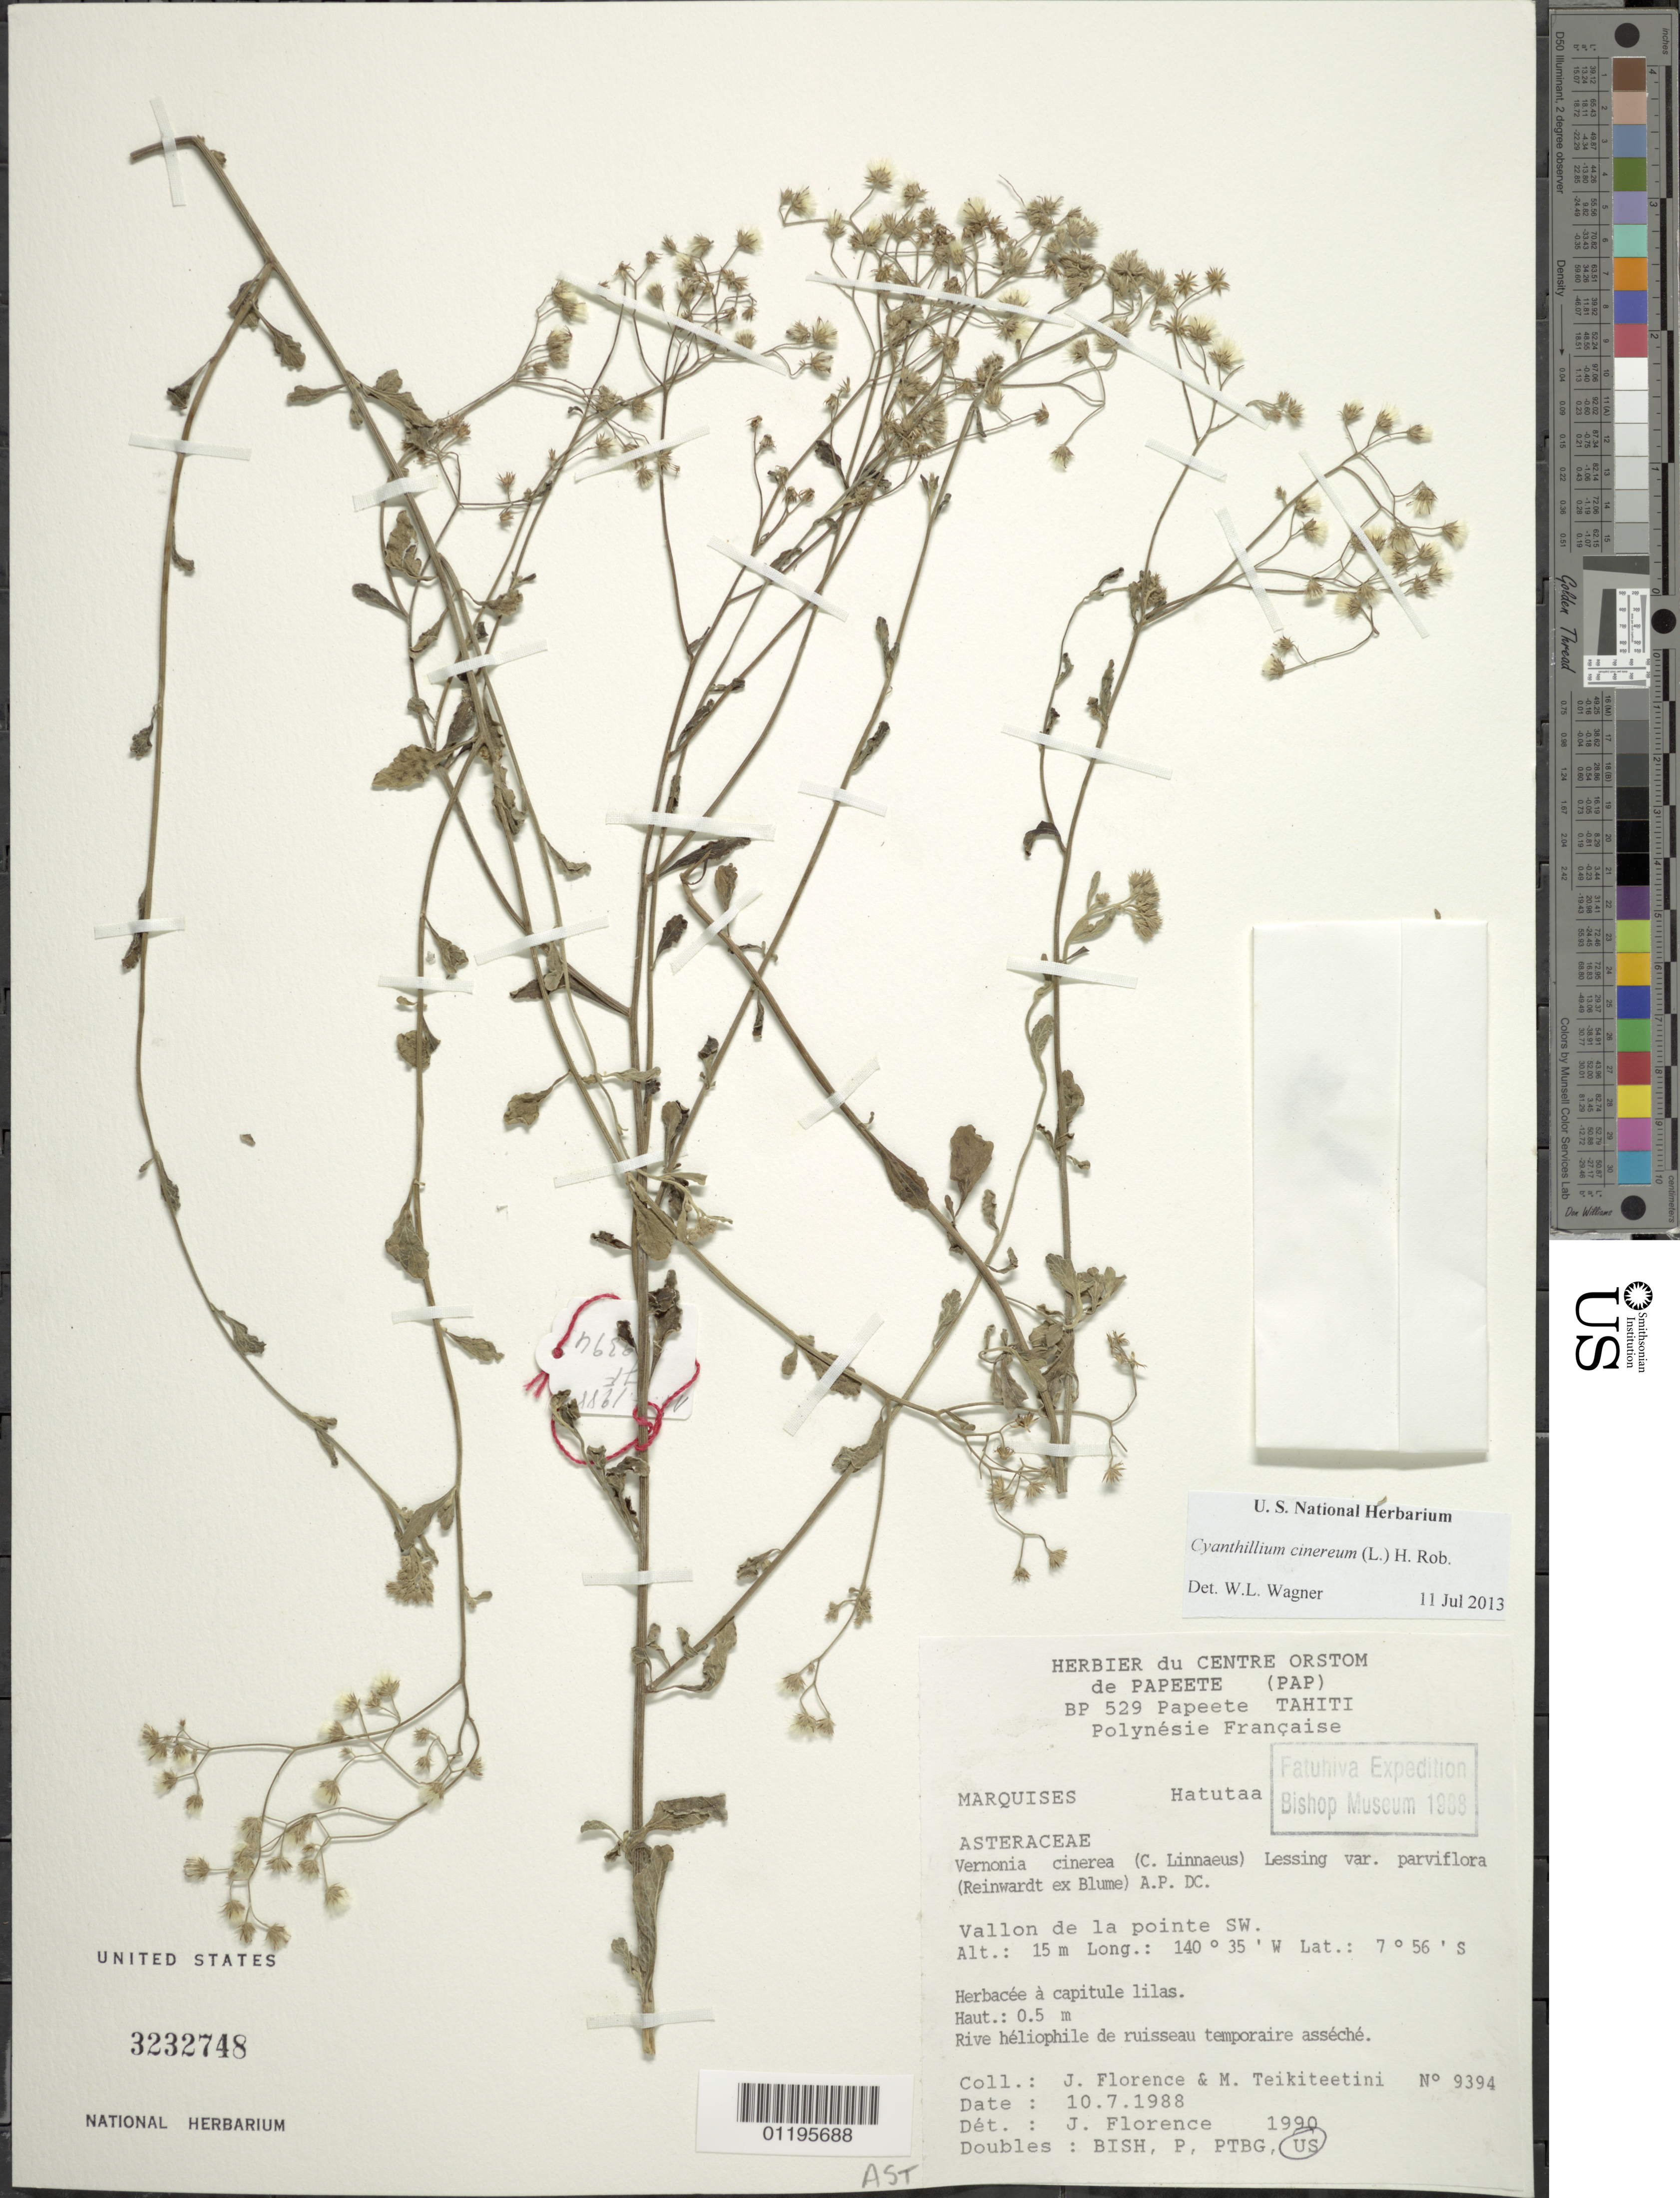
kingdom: Plantae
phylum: Tracheophyta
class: Magnoliopsida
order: Asterales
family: Asteraceae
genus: Cyanthillium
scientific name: Cyanthillium cinereum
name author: (L.) H. Rob.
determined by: Wagner, W. L.; Lorence, David H.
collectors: J. Florence & M. Teikiteetini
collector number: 9394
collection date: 1988-07-10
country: French Polynesia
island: Hatutaa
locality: Vallon de la pointe SW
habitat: Rive héliophile de ruisseau temporaire asséché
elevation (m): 15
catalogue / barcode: US 3232748